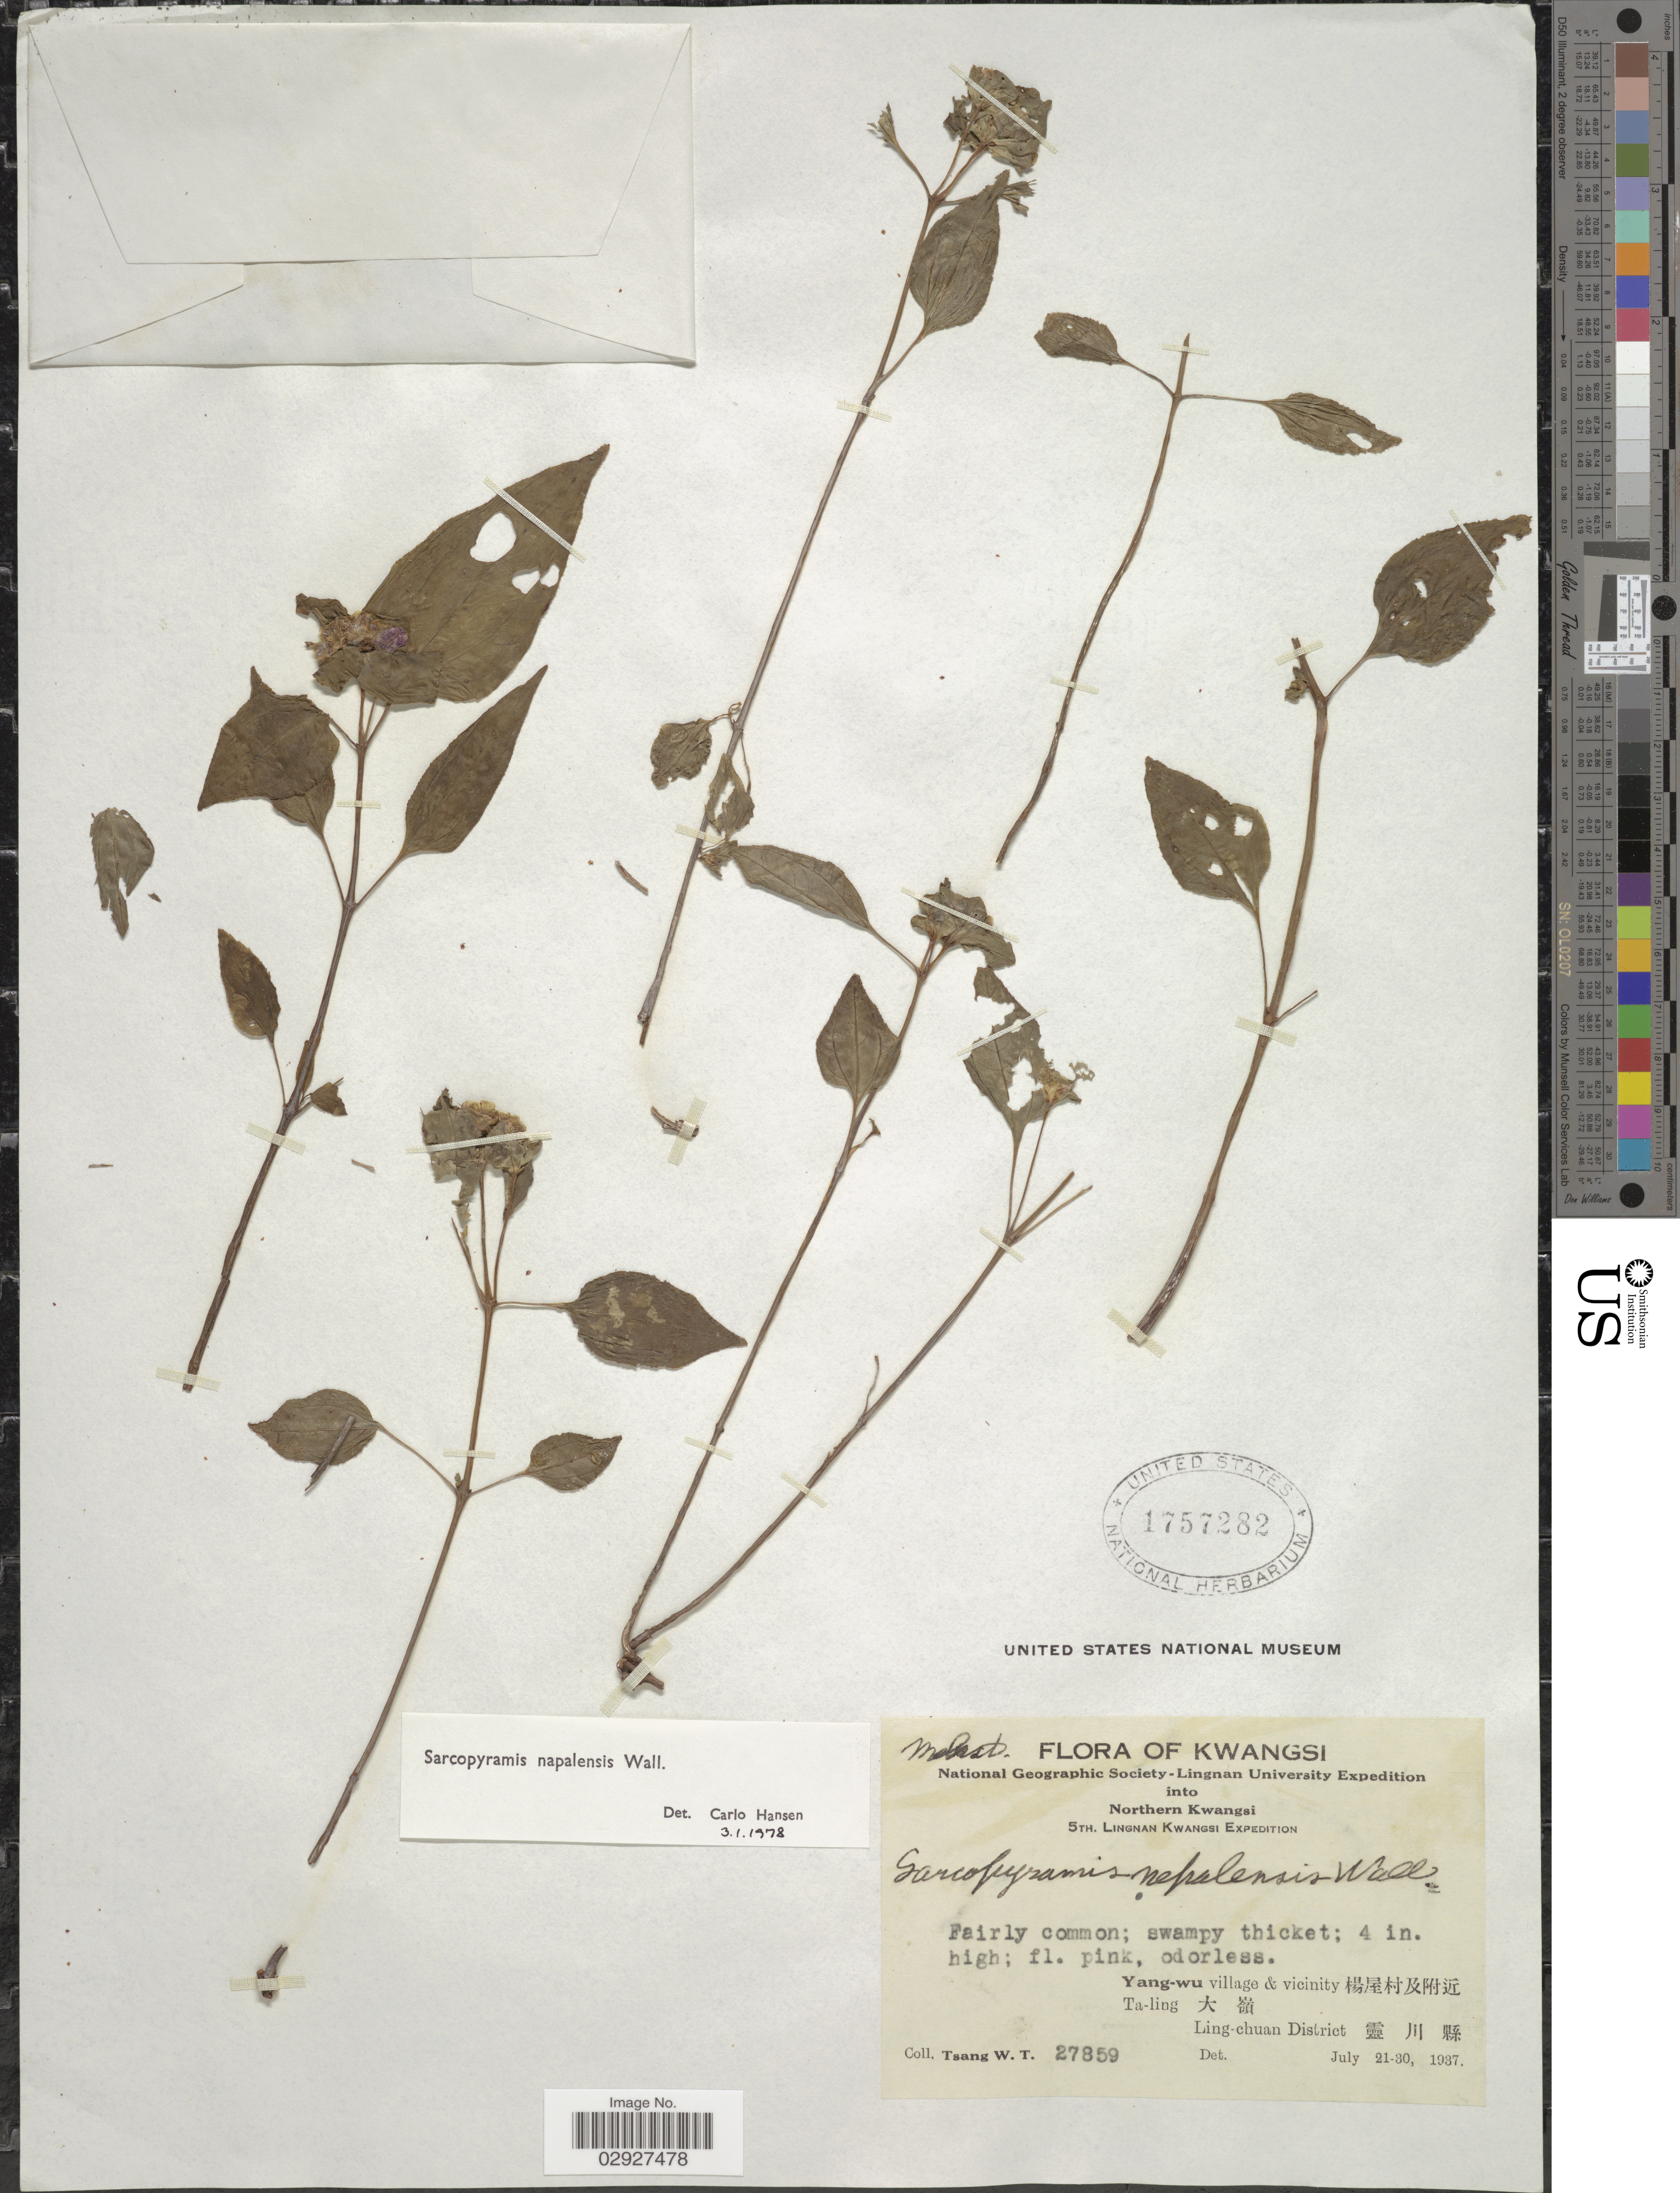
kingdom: Plantae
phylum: Tracheophyta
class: Magnoliopsida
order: Myrtales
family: Melastomataceae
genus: Sarcopyramis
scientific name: Sarcopyramis napalensis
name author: Wall.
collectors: W. T. Tsang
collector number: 27859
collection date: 1937-07-21/1937-07-30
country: China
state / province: Guangxi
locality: Kwangsi, Northern Kwangsi. Yang-wu village & vicinity, Ta-ling. Ling-chuan District.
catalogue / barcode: US 1757282